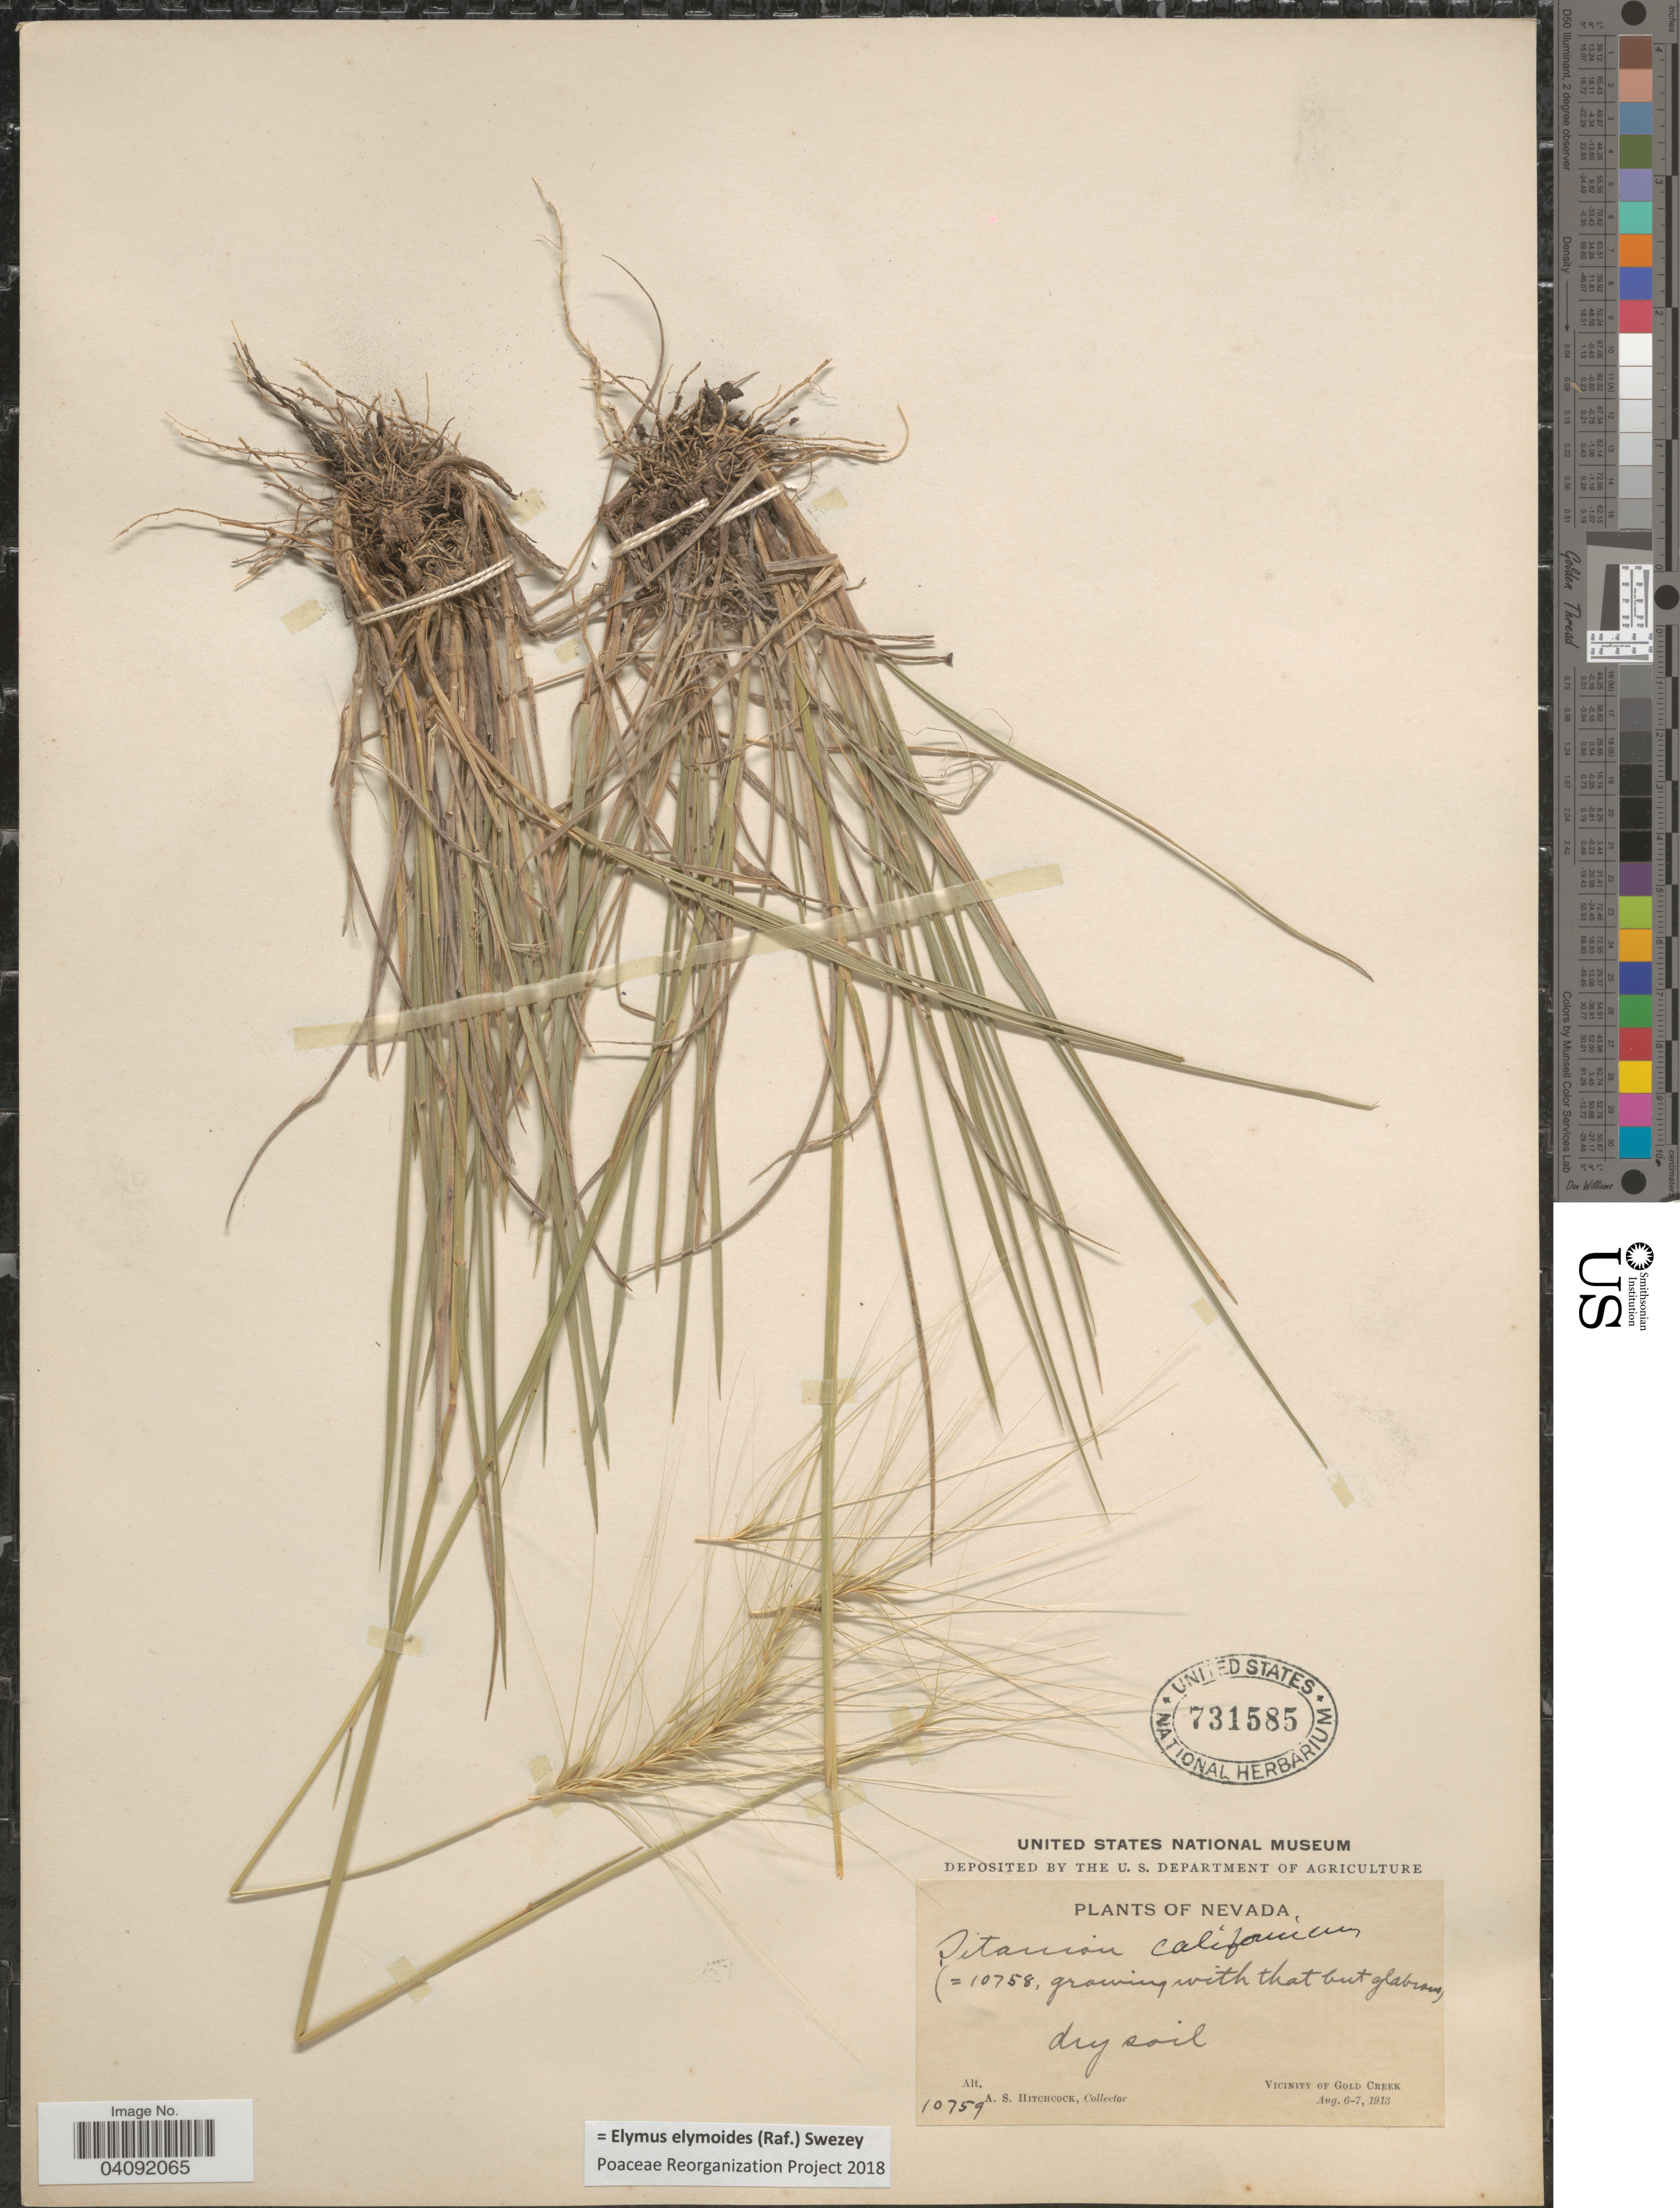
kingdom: Plantae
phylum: Tracheophyta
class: Liliopsida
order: Poales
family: Poaceae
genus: Elymus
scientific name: Elymus elymoides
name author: (Raf.) Swezey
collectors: A. S. Hitchcock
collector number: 10759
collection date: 1913-08-06/1913-08-07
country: United States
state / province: Nevada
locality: Vicinity of Gold Creek.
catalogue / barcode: US 731585